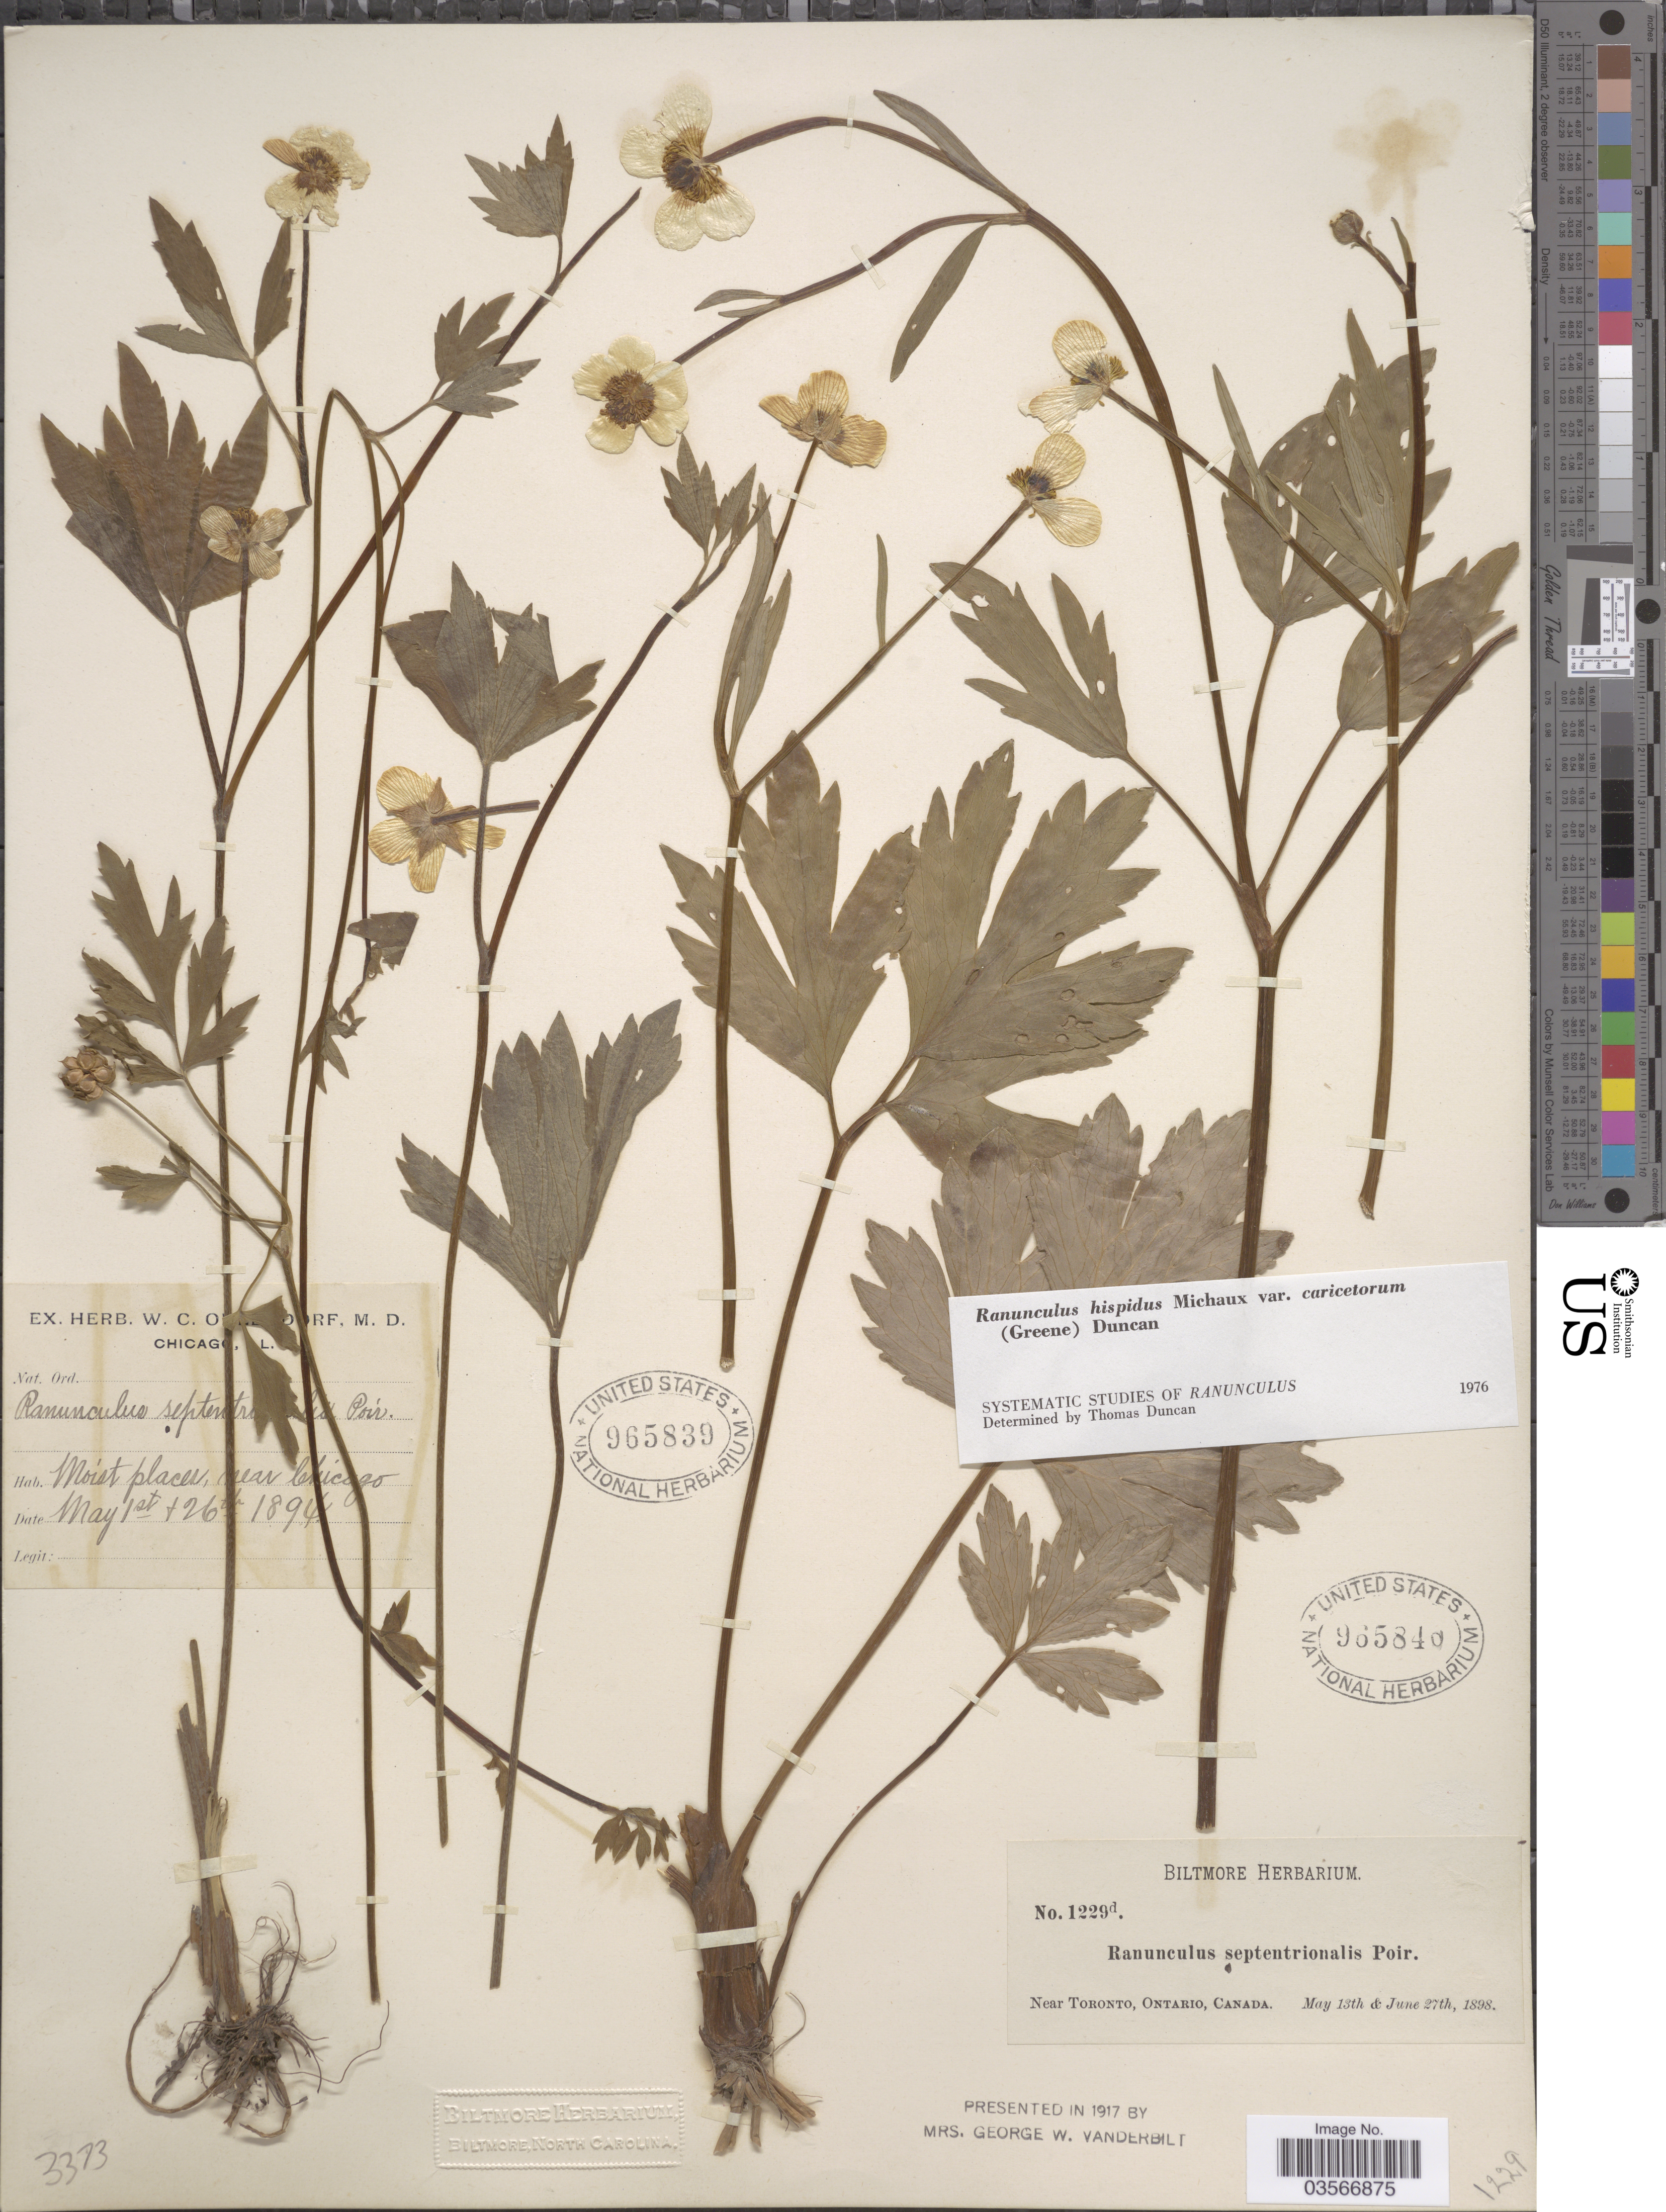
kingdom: Plantae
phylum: Tracheophyta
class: Magnoliopsida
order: Ranunculales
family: Ranunculaceae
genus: Ranunculus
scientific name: Ranunculus hispidus var. caricetorum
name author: Michx.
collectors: ex herb. W. C. Ohlendorf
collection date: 1894-05-01/1894-05-26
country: United States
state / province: Illinois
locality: Moist places, near Chicago.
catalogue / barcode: US 965839